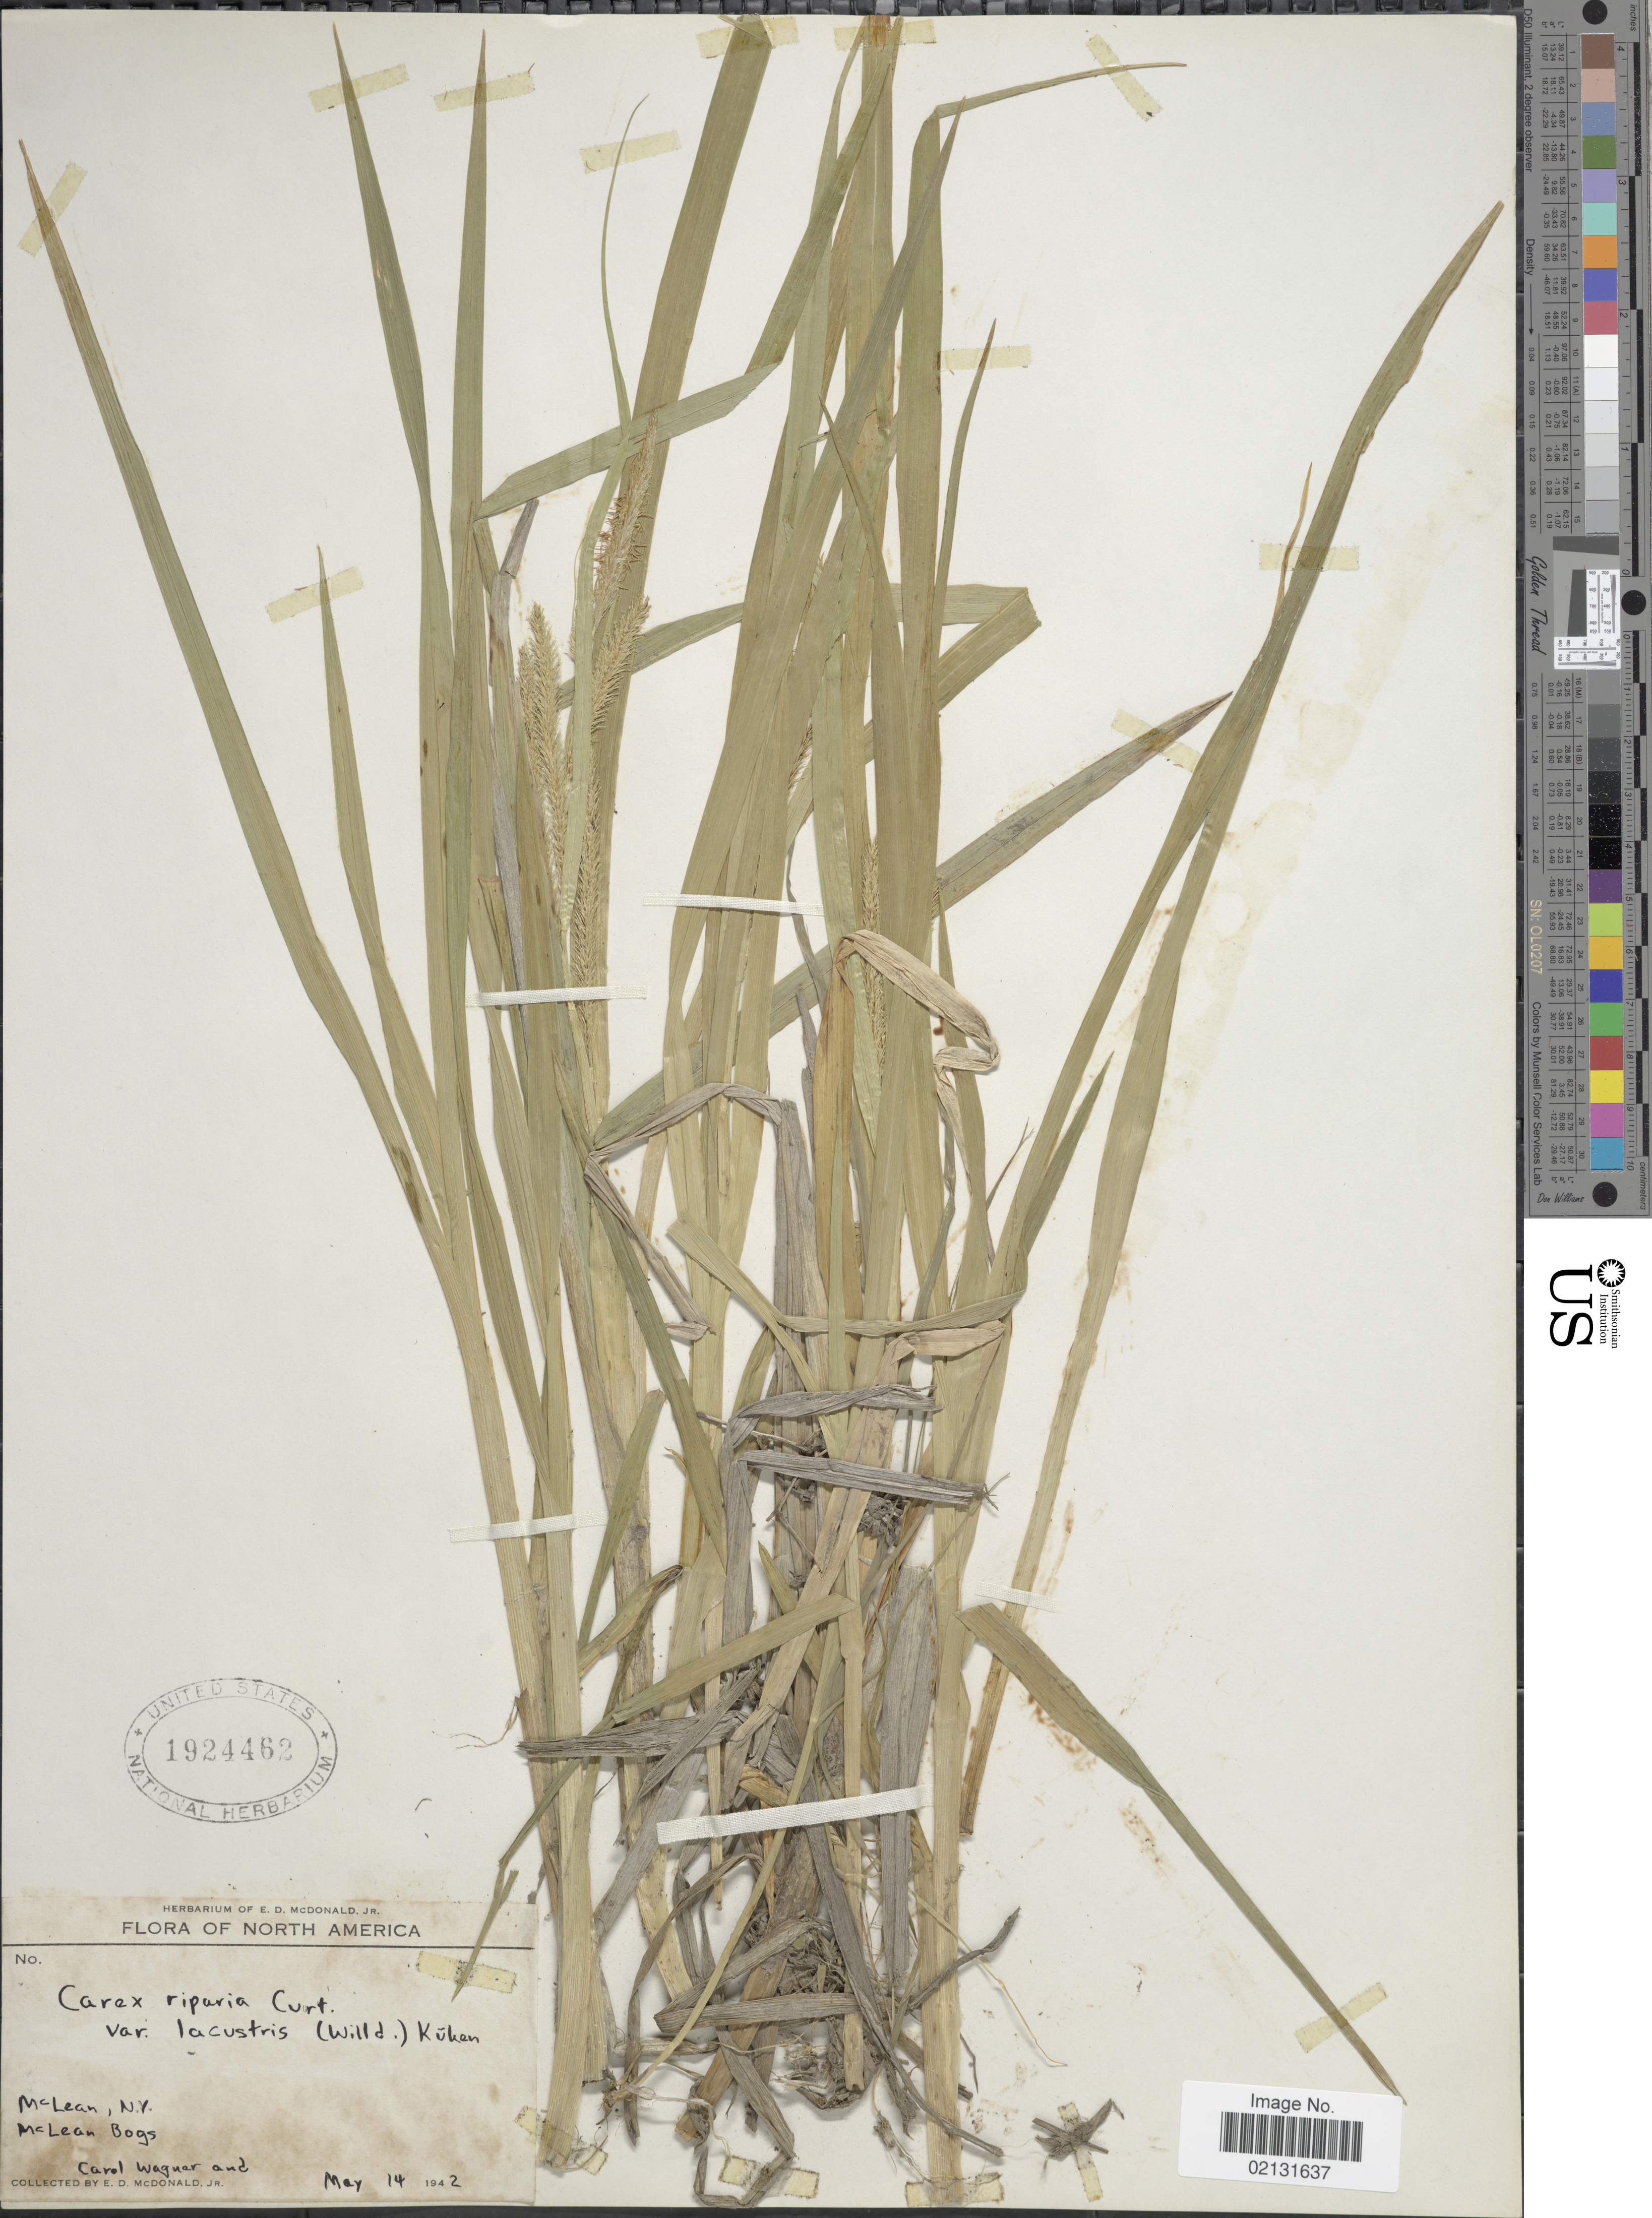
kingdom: Plantae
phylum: Tracheophyta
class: Liliopsida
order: Poales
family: Cyperaceae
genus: Carex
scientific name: Carex riparia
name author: Curtis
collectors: C. Wagner & E. D. McDonald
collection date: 1942-05-14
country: United States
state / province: New York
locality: McLean, McLean Bogs.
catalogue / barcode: US 1924462